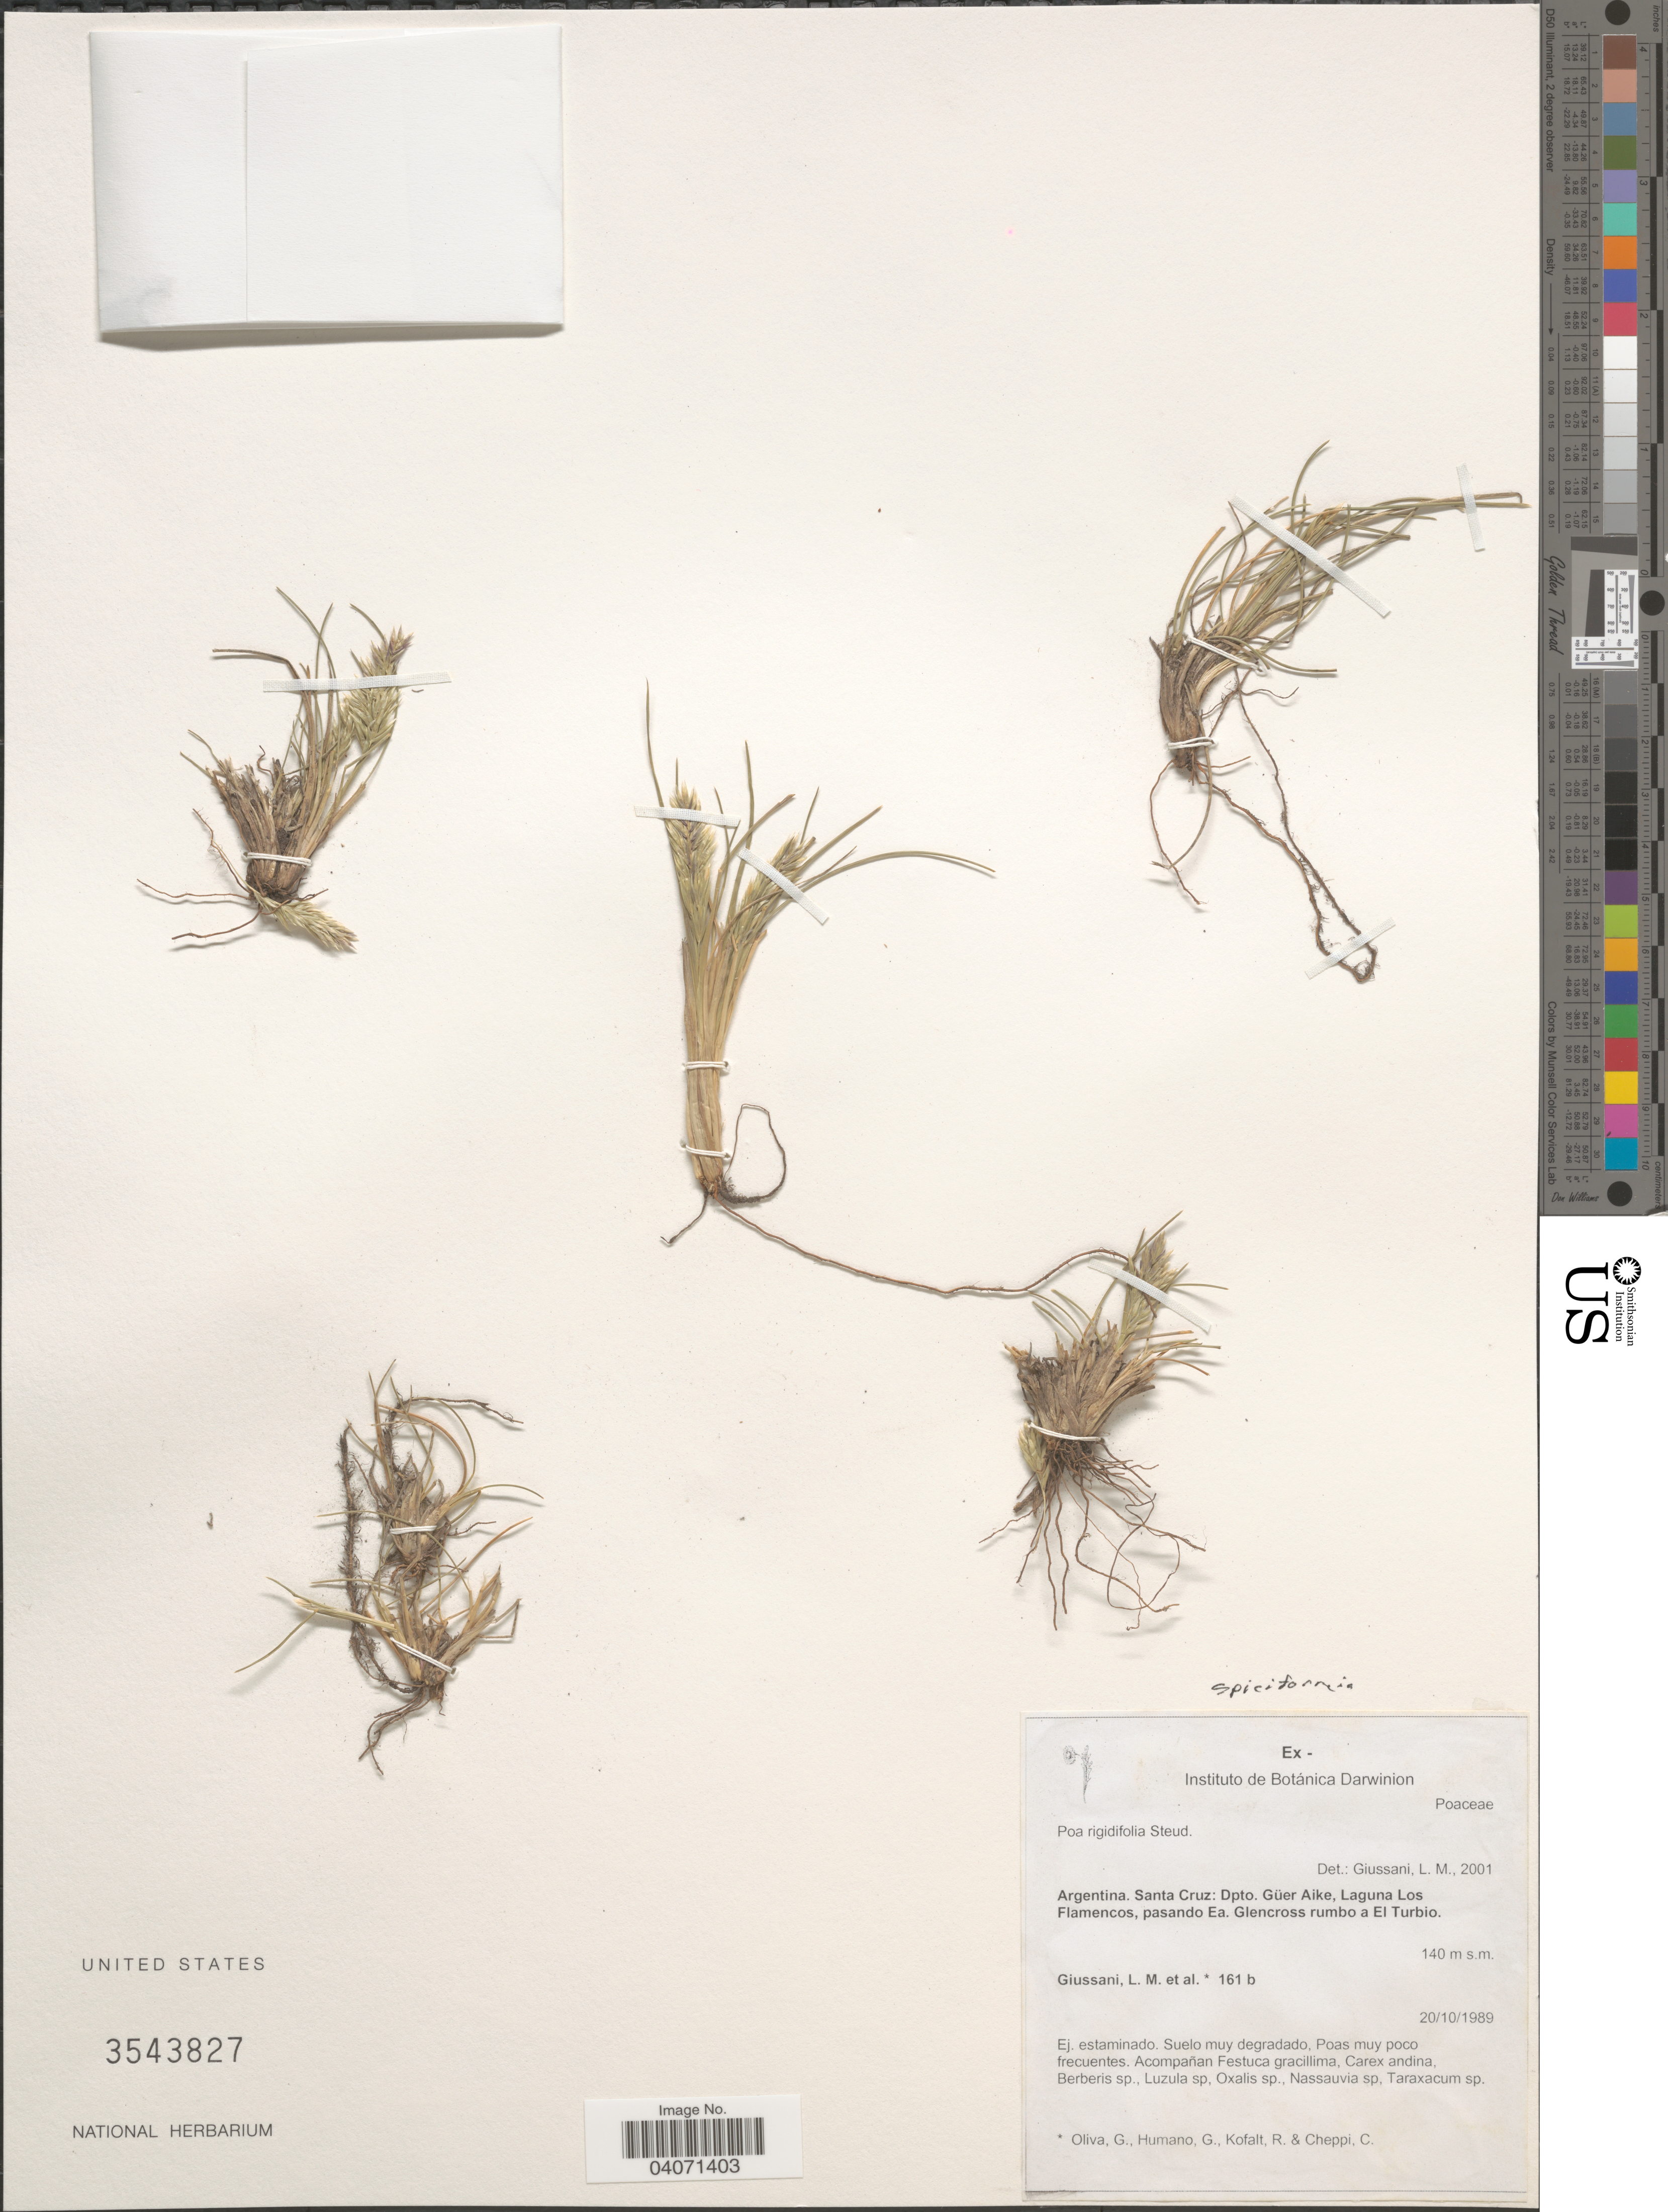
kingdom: Plantae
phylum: Tracheophyta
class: Liliopsida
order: Poales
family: Poaceae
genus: Poa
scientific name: Poa spiciformis var. spiciformis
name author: Steud.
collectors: L. Giussani, G. Oliva, G. Humano, R. Kofalt & C. Cheppi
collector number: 161b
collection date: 1989-10-20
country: Argentina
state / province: Santa Cruz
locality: Dpto. Güer Aike, Laguna Los Flamencos, pasando Ea. Glencross rumbo a El Turbio.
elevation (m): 140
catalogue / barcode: US 3543827